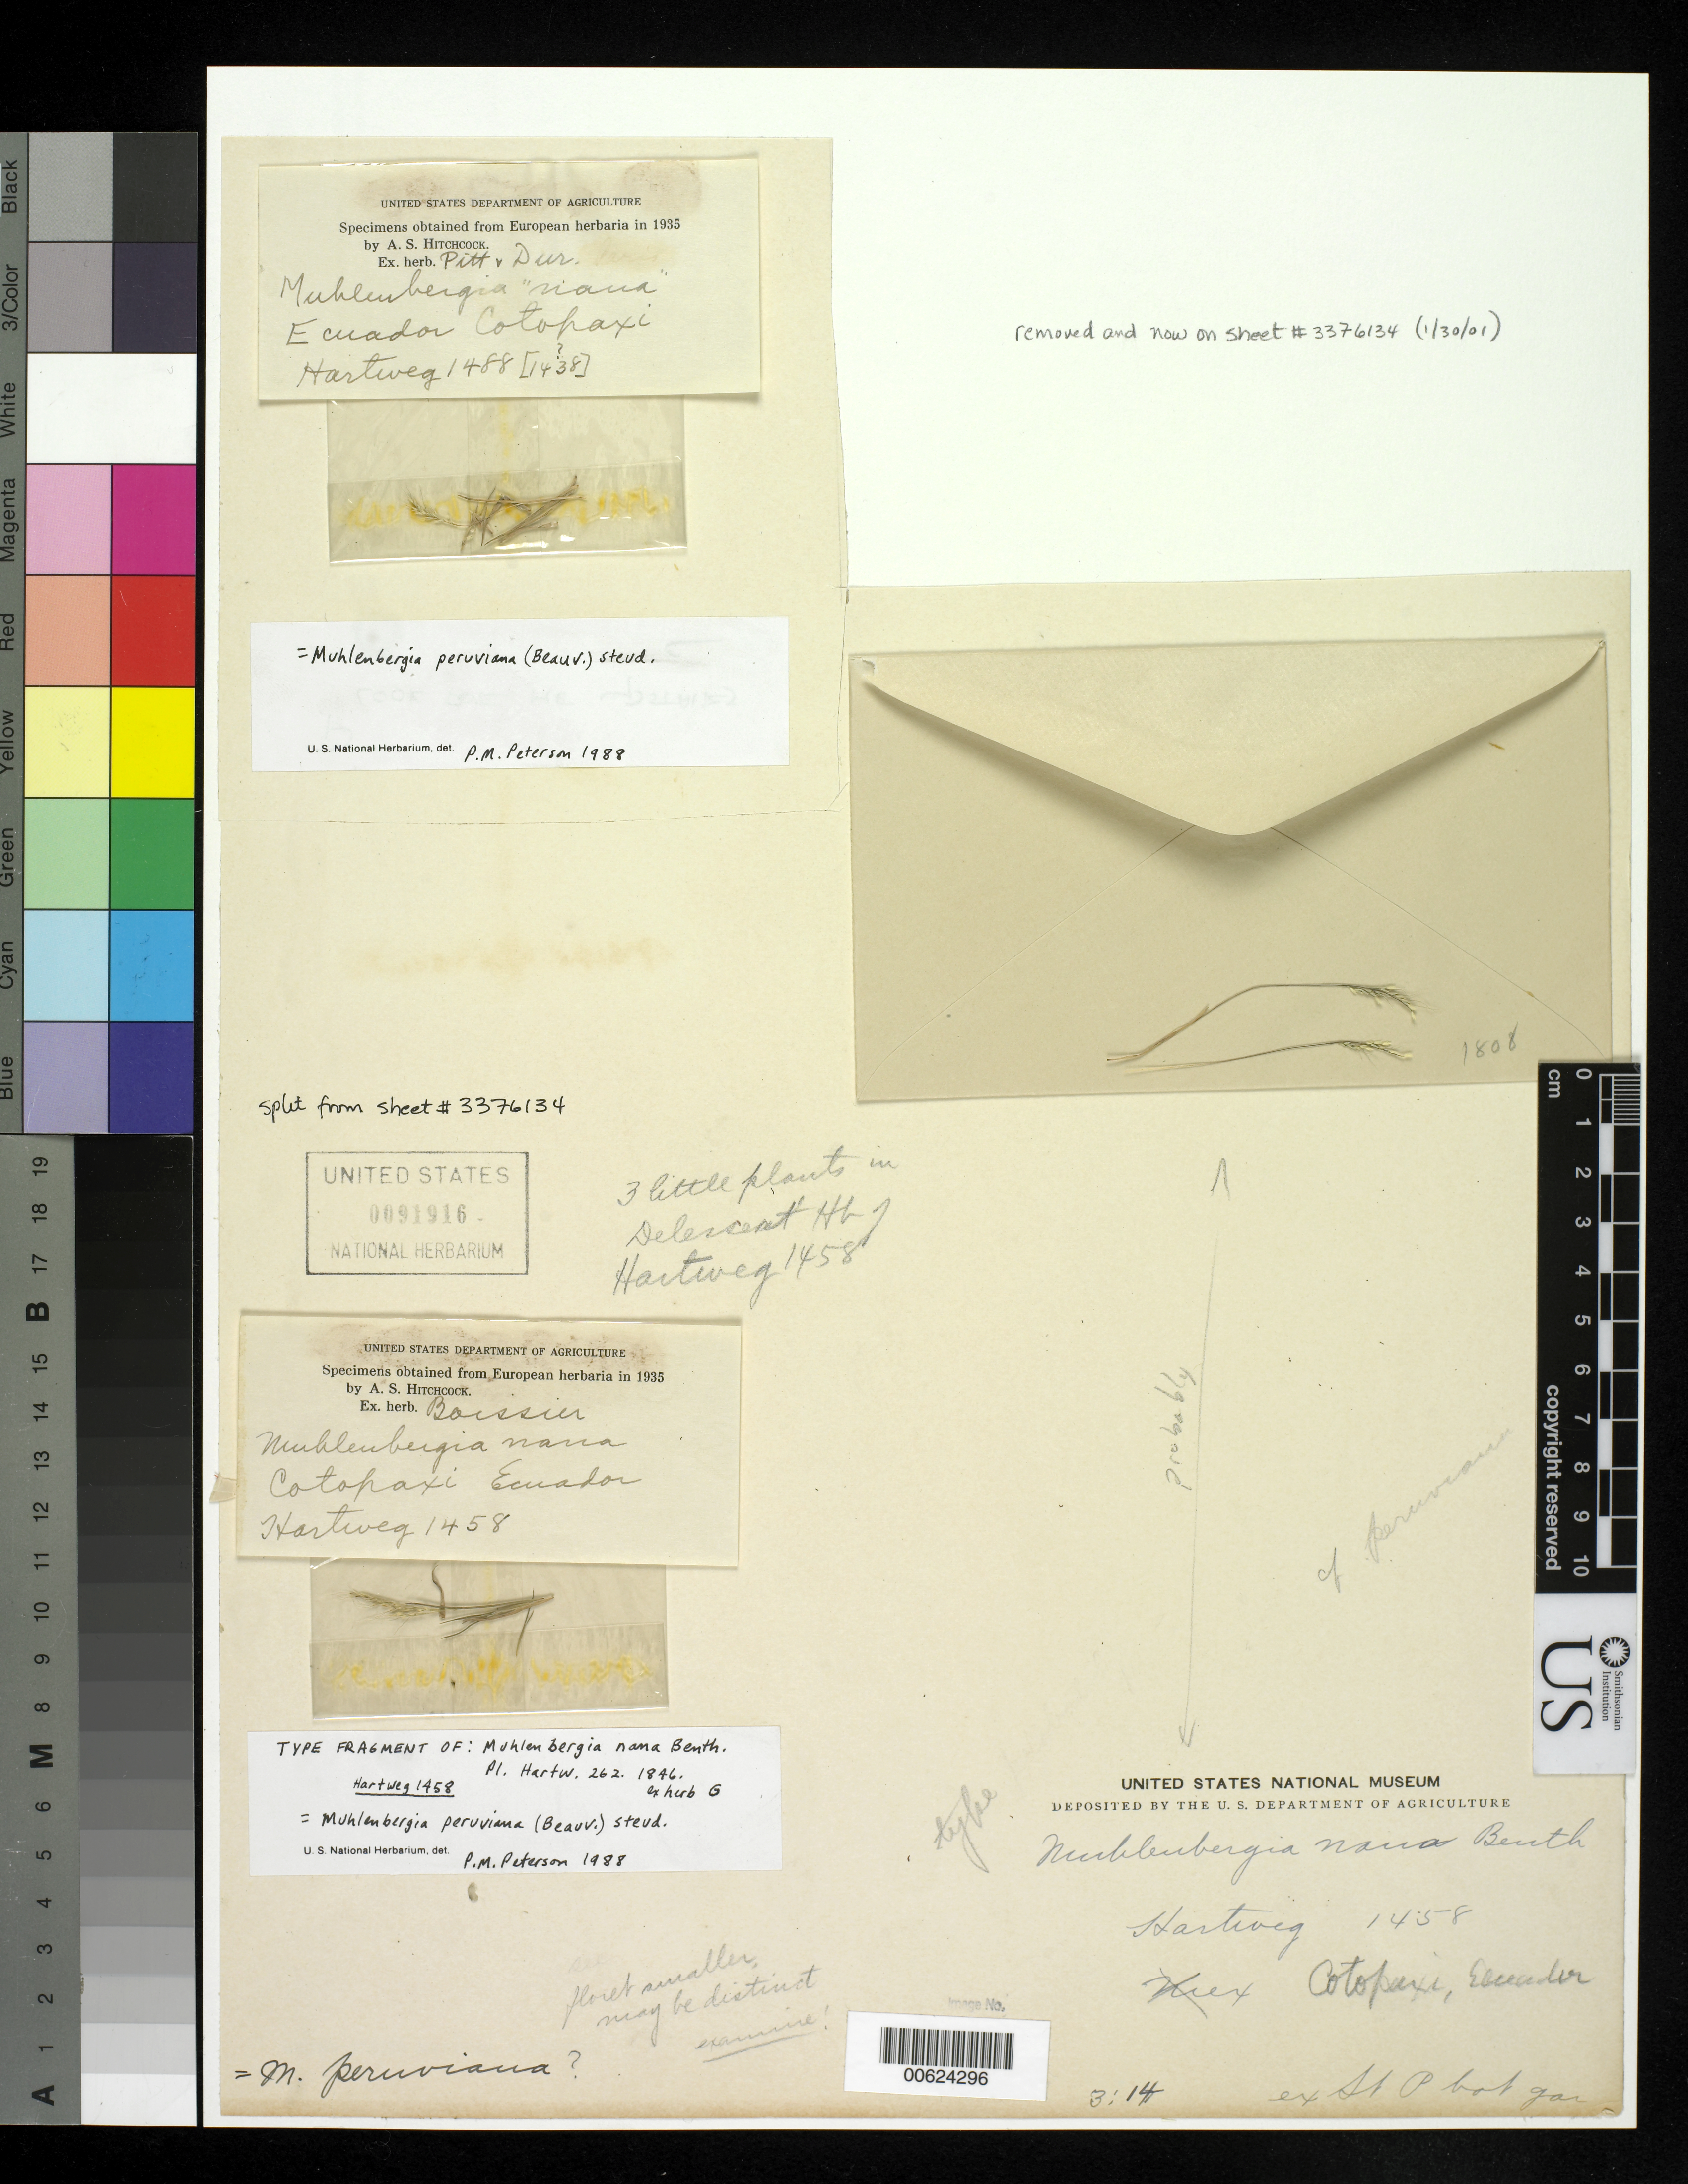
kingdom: Plantae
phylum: Tracheophyta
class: Liliopsida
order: Poales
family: Poaceae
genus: Muhlenbergia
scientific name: Muhlenbergia nana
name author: Benth.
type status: Type Fragment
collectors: K. Hartweg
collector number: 1458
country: Ecuador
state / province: Cotopaxi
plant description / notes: Sheet mounted with fragmentary material of types ex several herbaria.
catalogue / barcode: US 91916